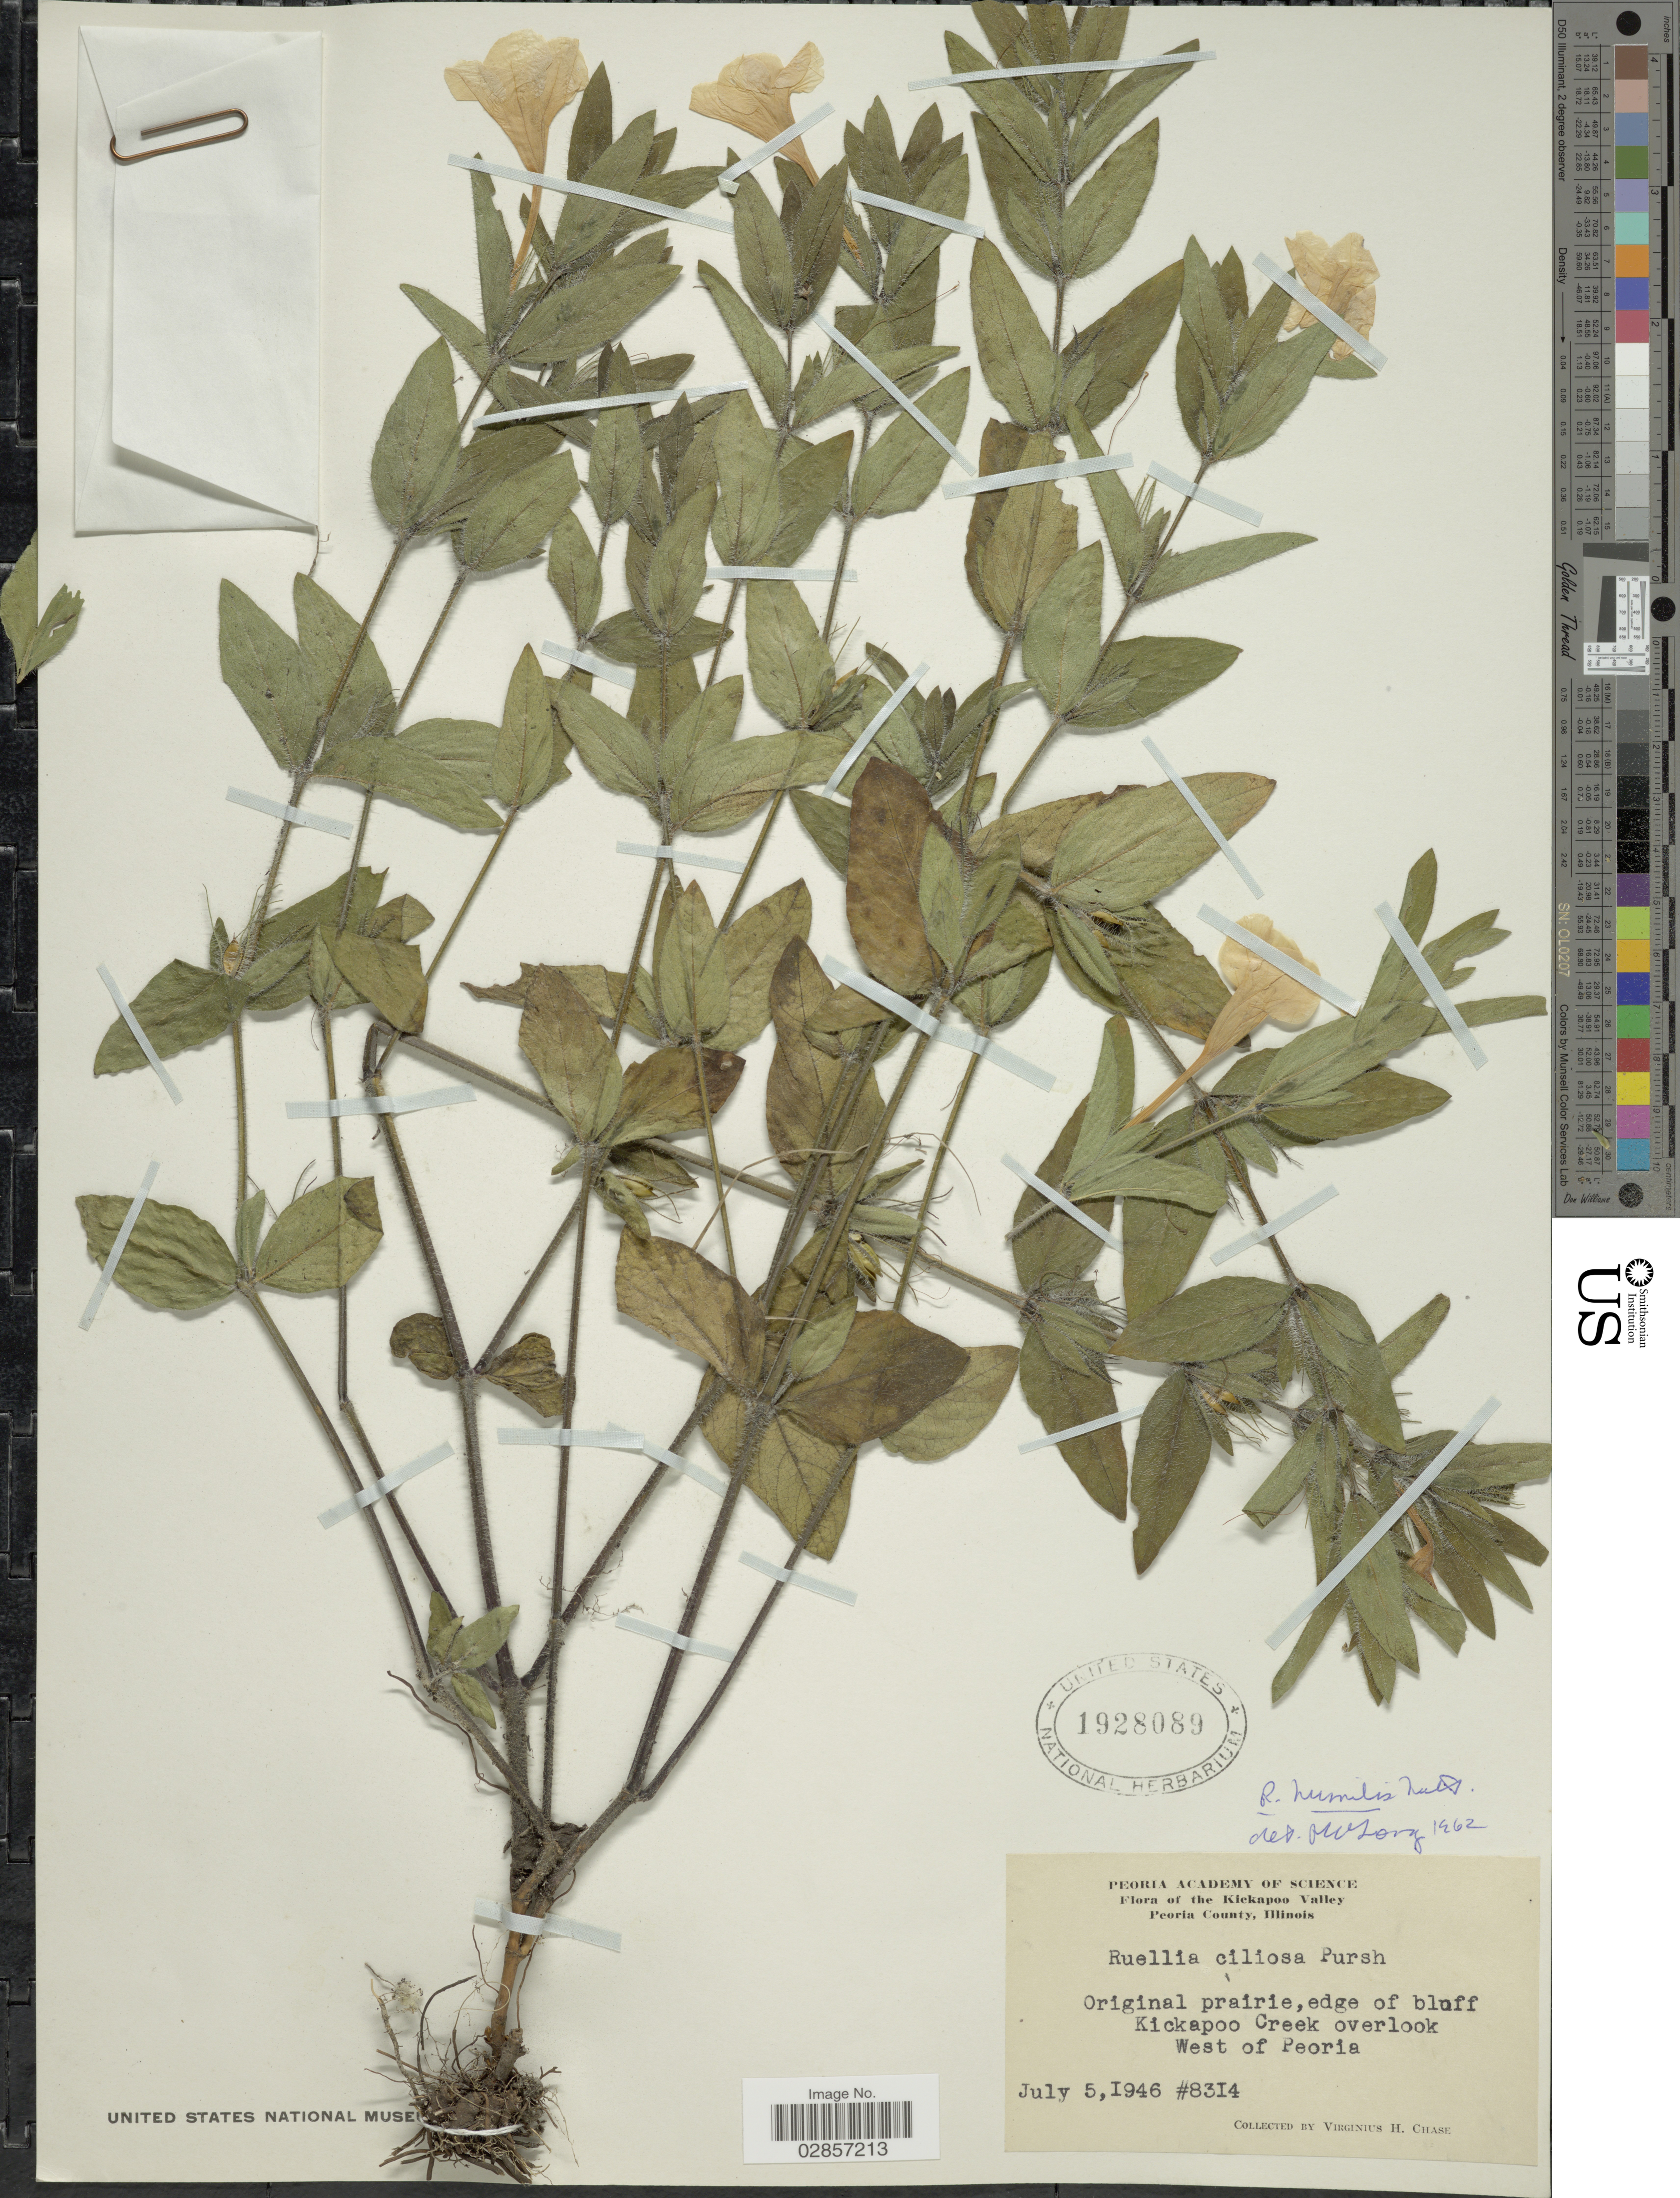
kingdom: Plantae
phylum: Tracheophyta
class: Magnoliopsida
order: Lamiales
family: Acanthaceae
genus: Ruellia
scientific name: Ruellia humilis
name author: Nutt.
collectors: V. H. Chase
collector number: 8314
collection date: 1946-07-05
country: United States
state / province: Illinois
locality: The Kickapoo Valley, Peoria County, Illinois, Original prairie, edge of bluff Kickapoo Creek overlook, West of Peoria.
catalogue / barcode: US 1928089